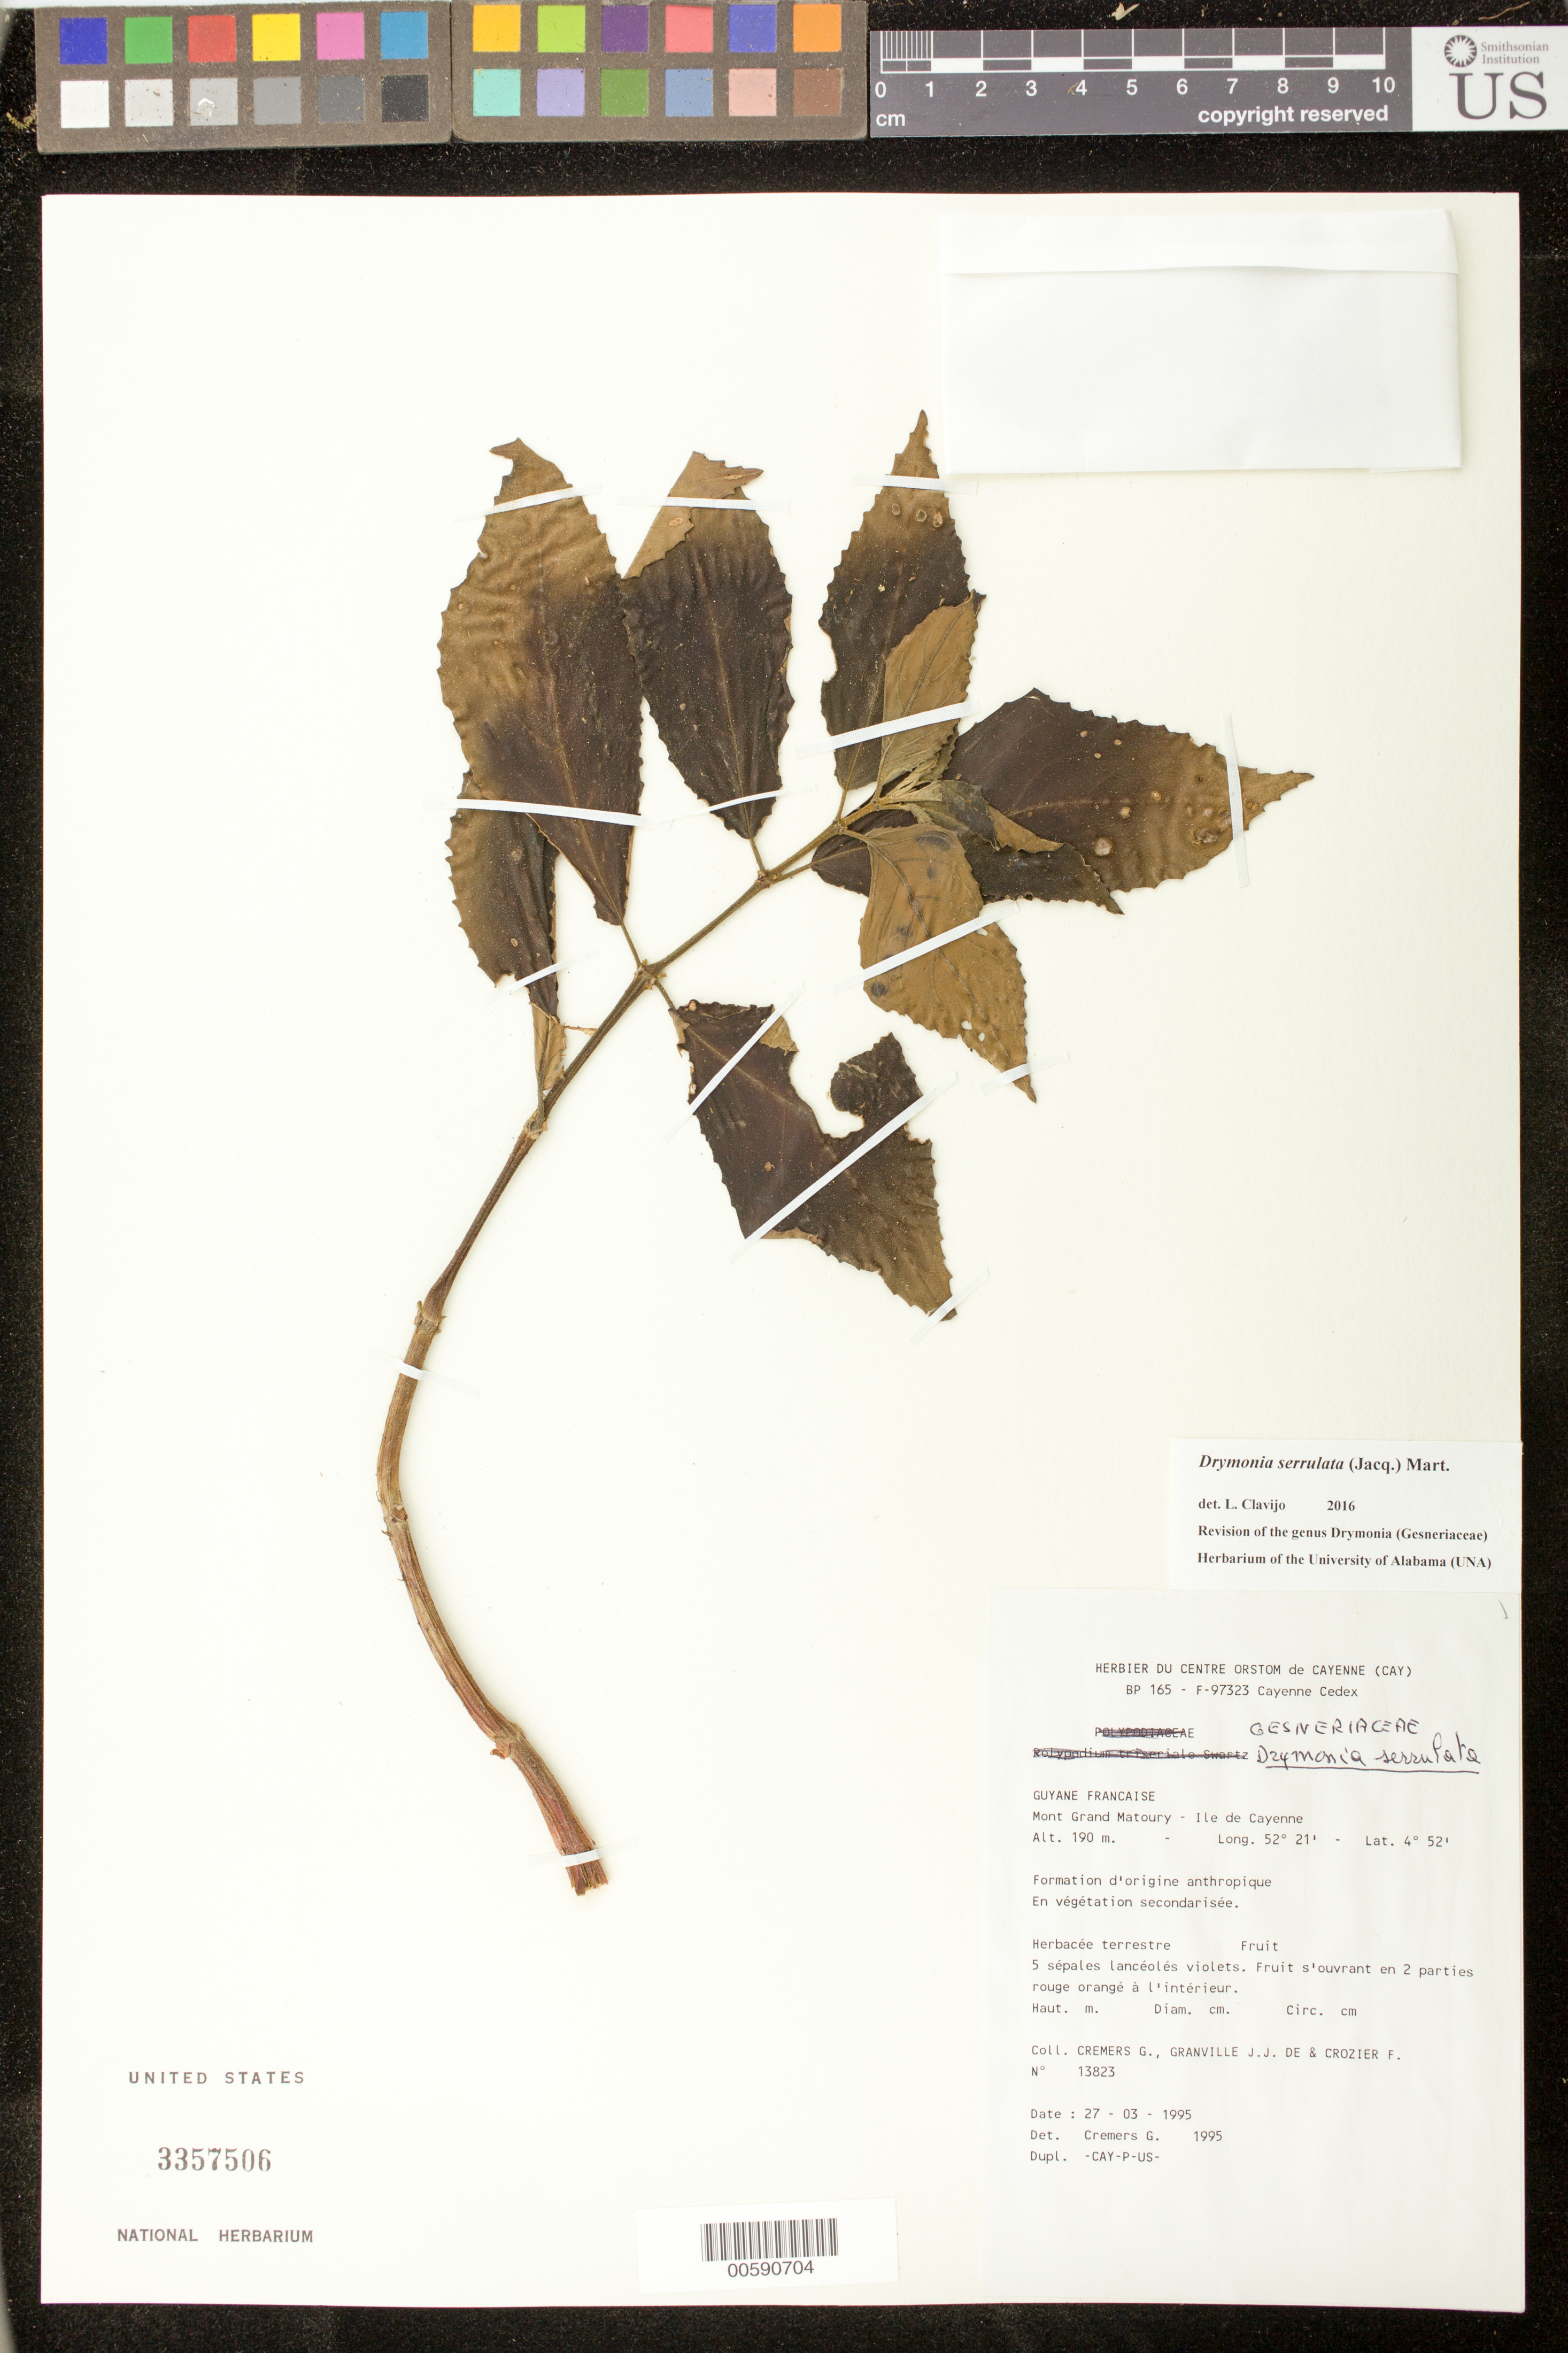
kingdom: Plantae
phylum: Tracheophyta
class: Magnoliopsida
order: Lamiales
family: Gesneriaceae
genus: Drymonia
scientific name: Drymonia serrulata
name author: (Jacq.) Mart.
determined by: Feuillet, C.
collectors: G. Cremers, J.-J. de Granville & F. Crozier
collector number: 13823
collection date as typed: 27 Mar 1995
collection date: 1995-03-27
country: French Guiana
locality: Mont Grand Matoury, Ile de Cayenne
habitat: Formation d'origine anthropique; en végétation secondarisée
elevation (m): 190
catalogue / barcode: US 3357506